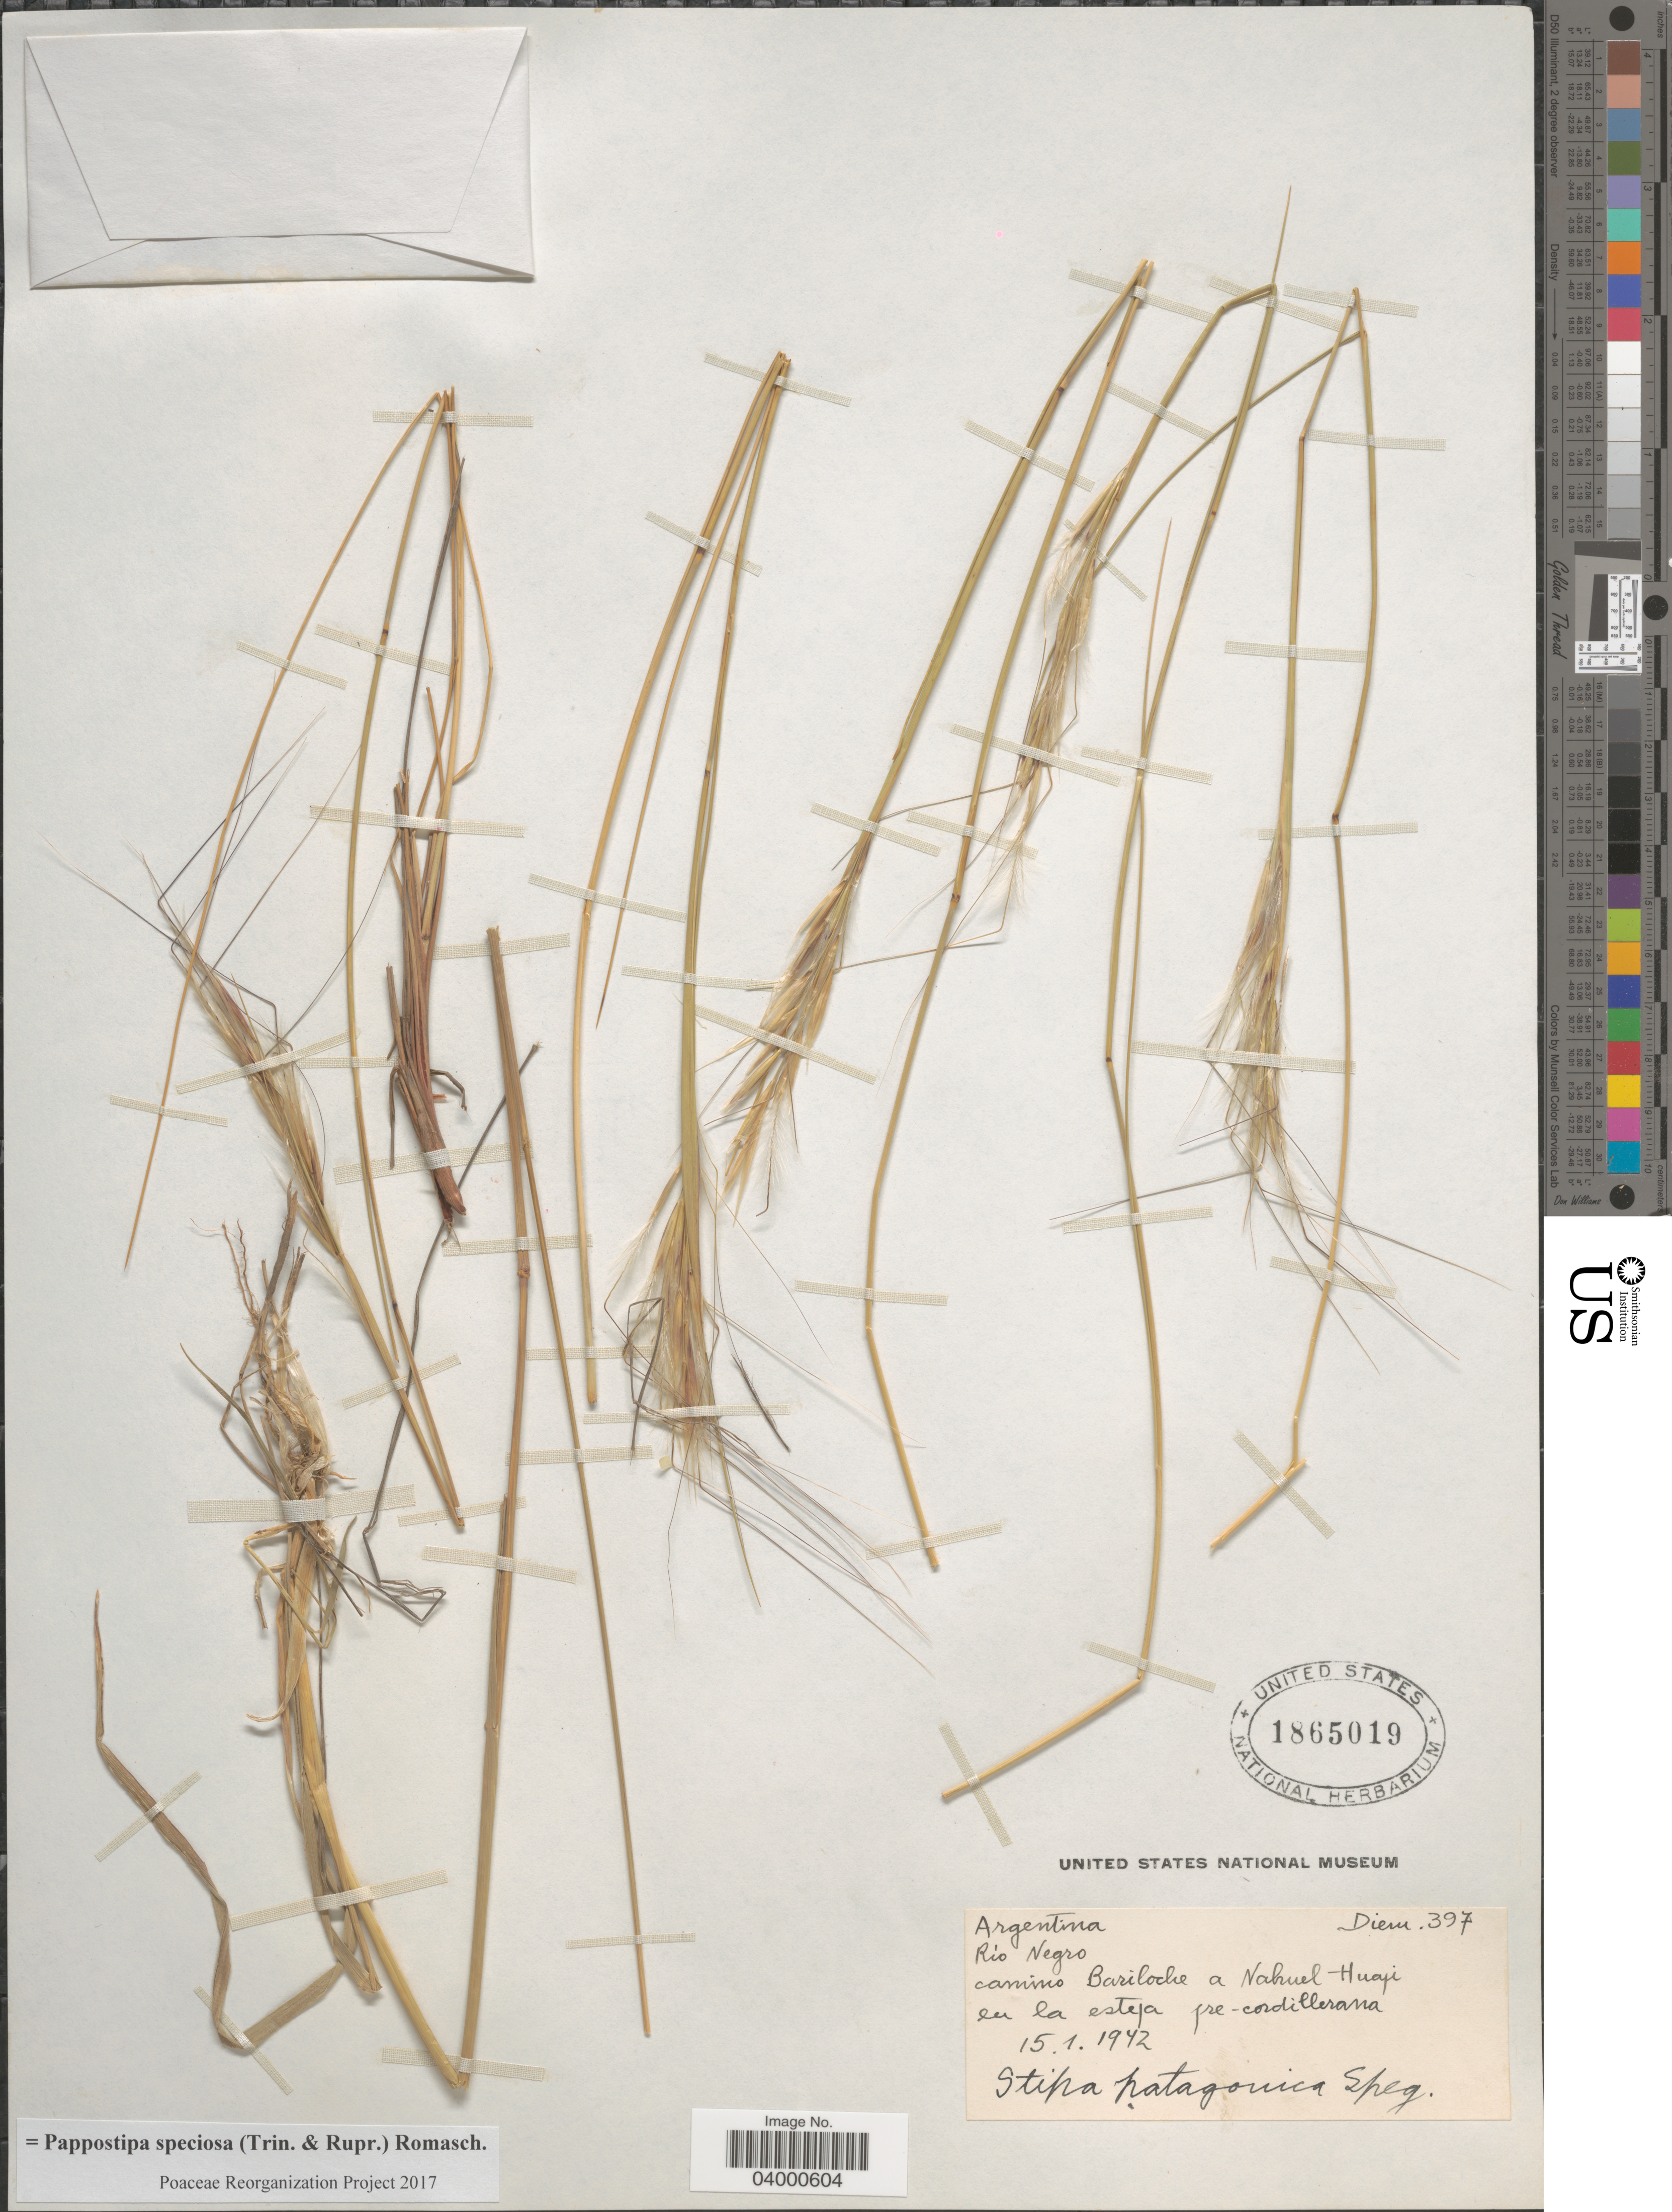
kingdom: Plantae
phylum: Tracheophyta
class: Liliopsida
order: Poales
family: Poaceae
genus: Pappostipa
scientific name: Pappostipa speciosa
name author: (Trin. & Rupr.) Romasch.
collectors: Diem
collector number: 397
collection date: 1942-01-15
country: Argentina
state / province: Rio Negro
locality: Camino Bariloche a Nahuel Huapi en la esteja pre-cordillerana.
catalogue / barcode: US 1865019